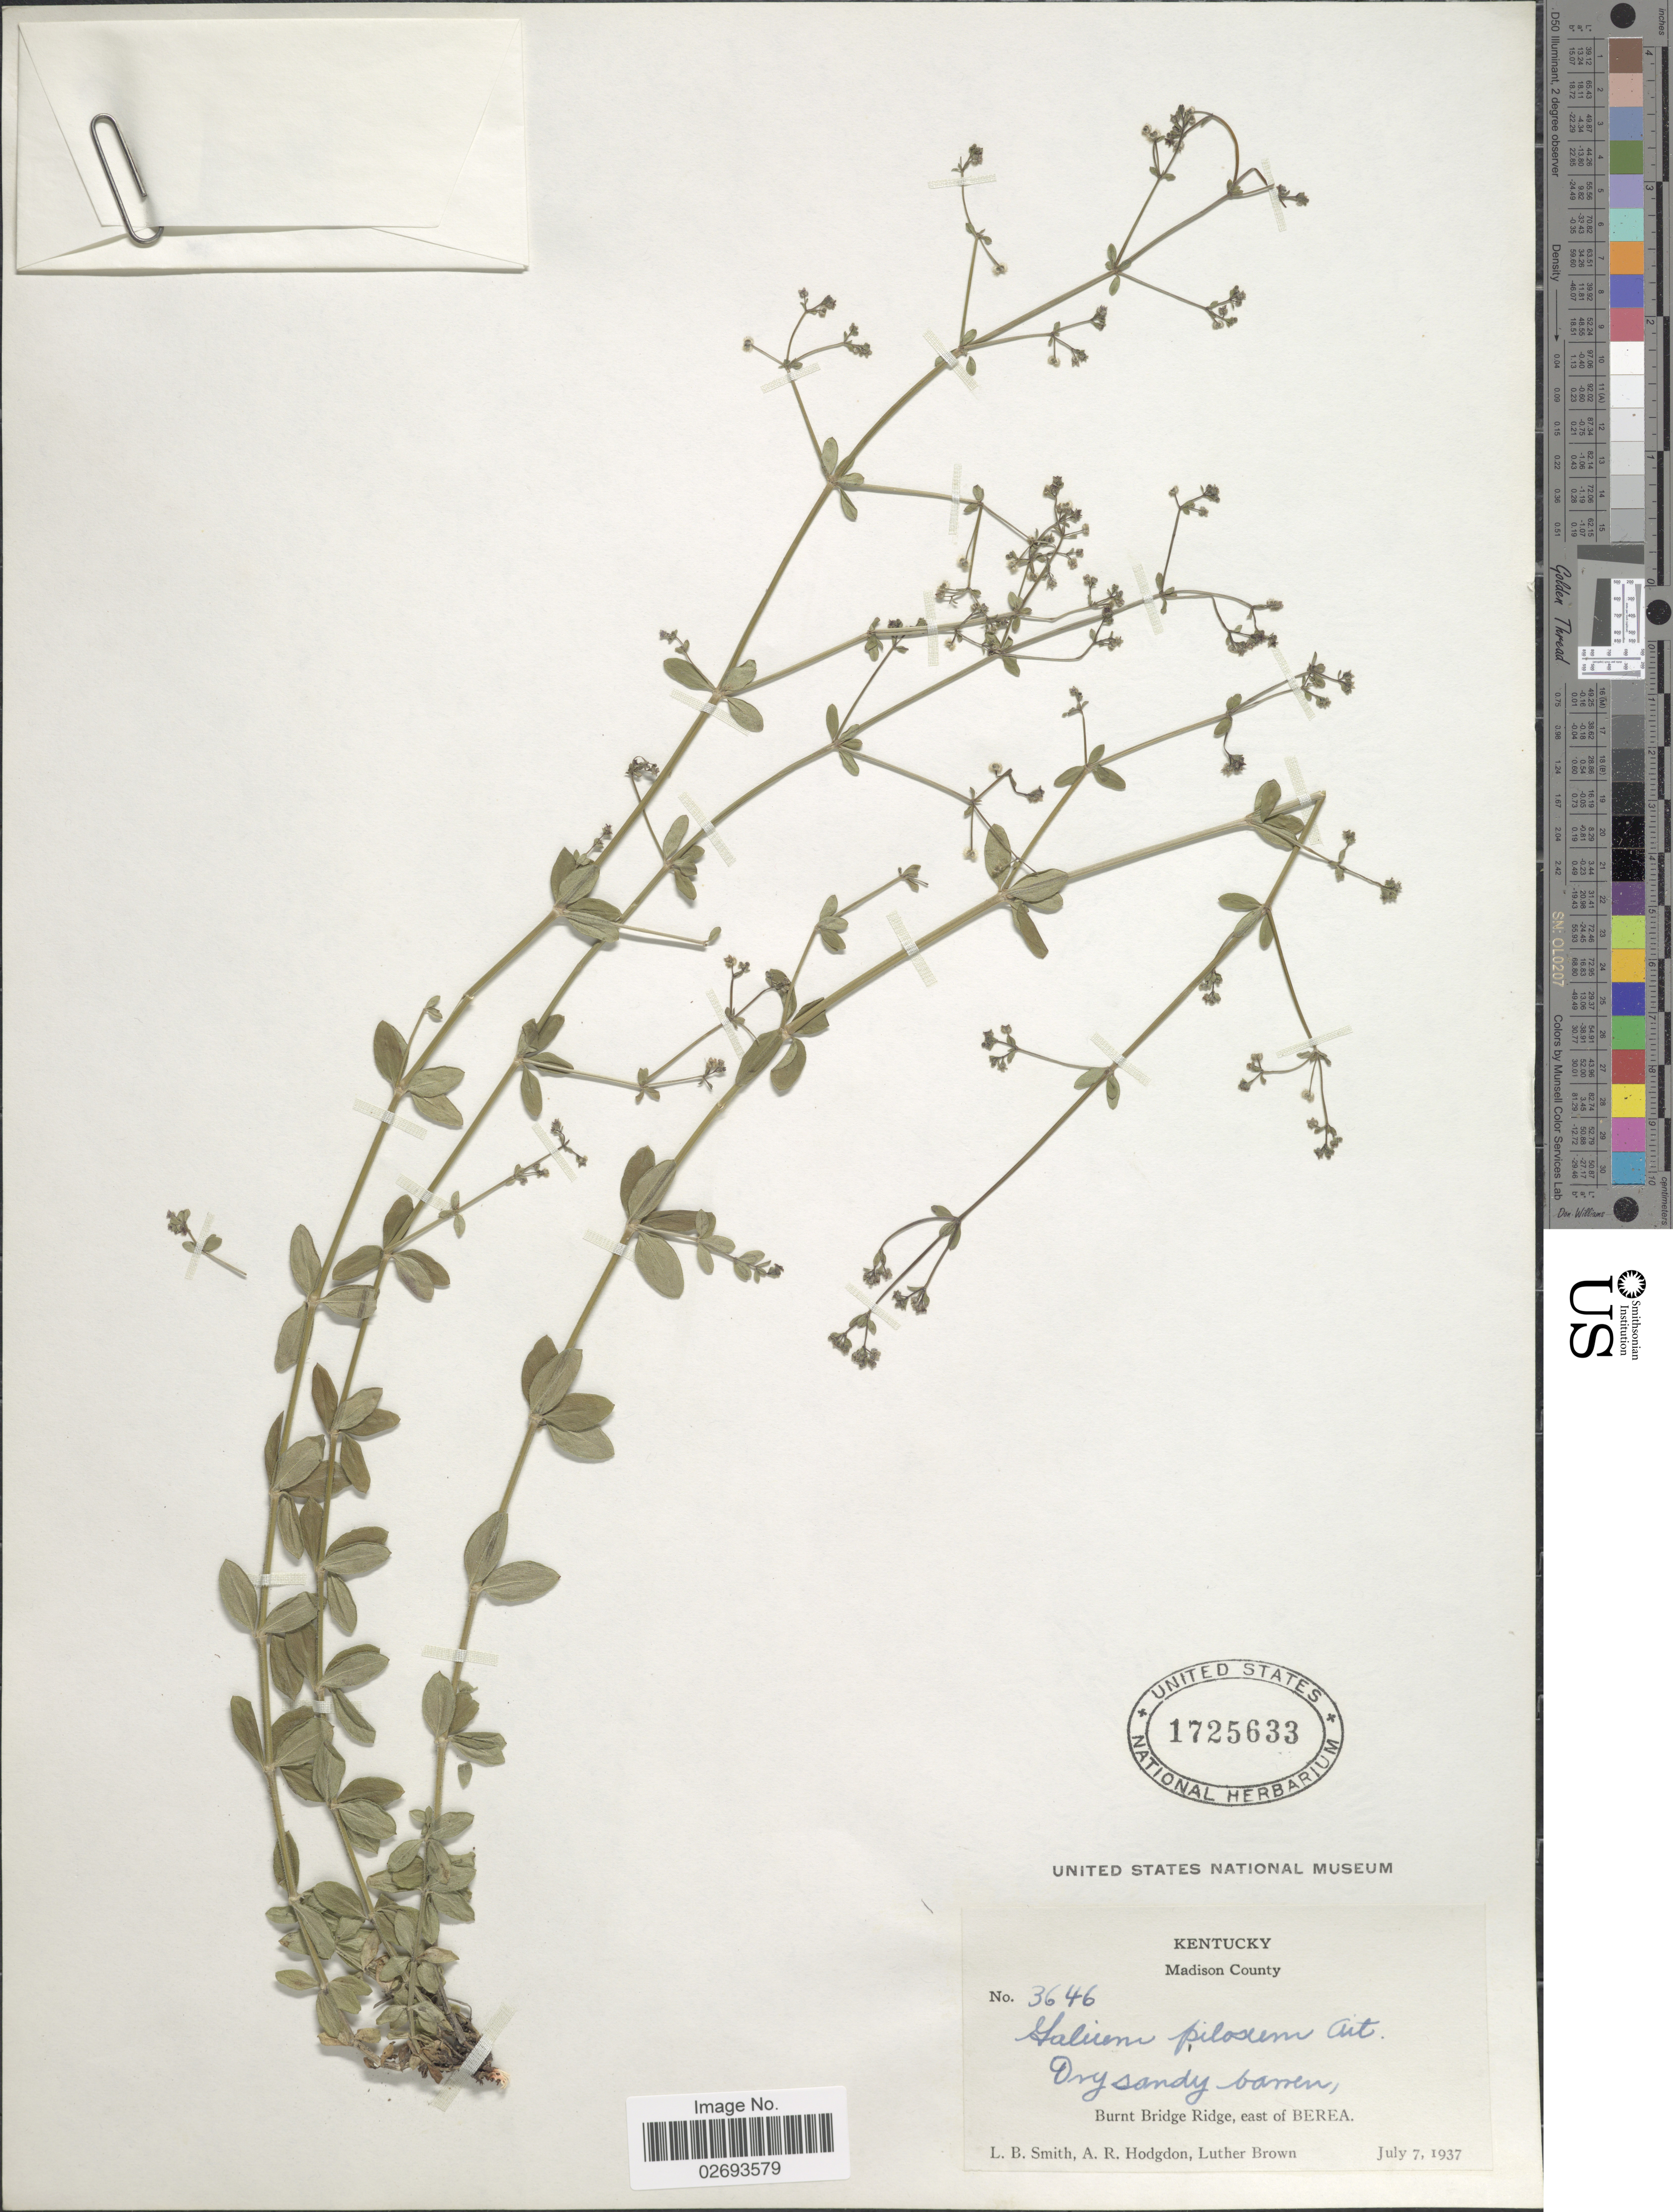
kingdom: Plantae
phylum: Tracheophyta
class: Magnoliopsida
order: Gentianales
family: Rubiaceae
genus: Galium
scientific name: Galium pilosum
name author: Aiton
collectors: L. Smith, A. R. Hodgdon & L. Brown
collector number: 3646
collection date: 1937-07-07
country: United States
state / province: Kentucky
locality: Madison County, Burnt Bridge Ridge, east of Berea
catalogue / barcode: US 1725633